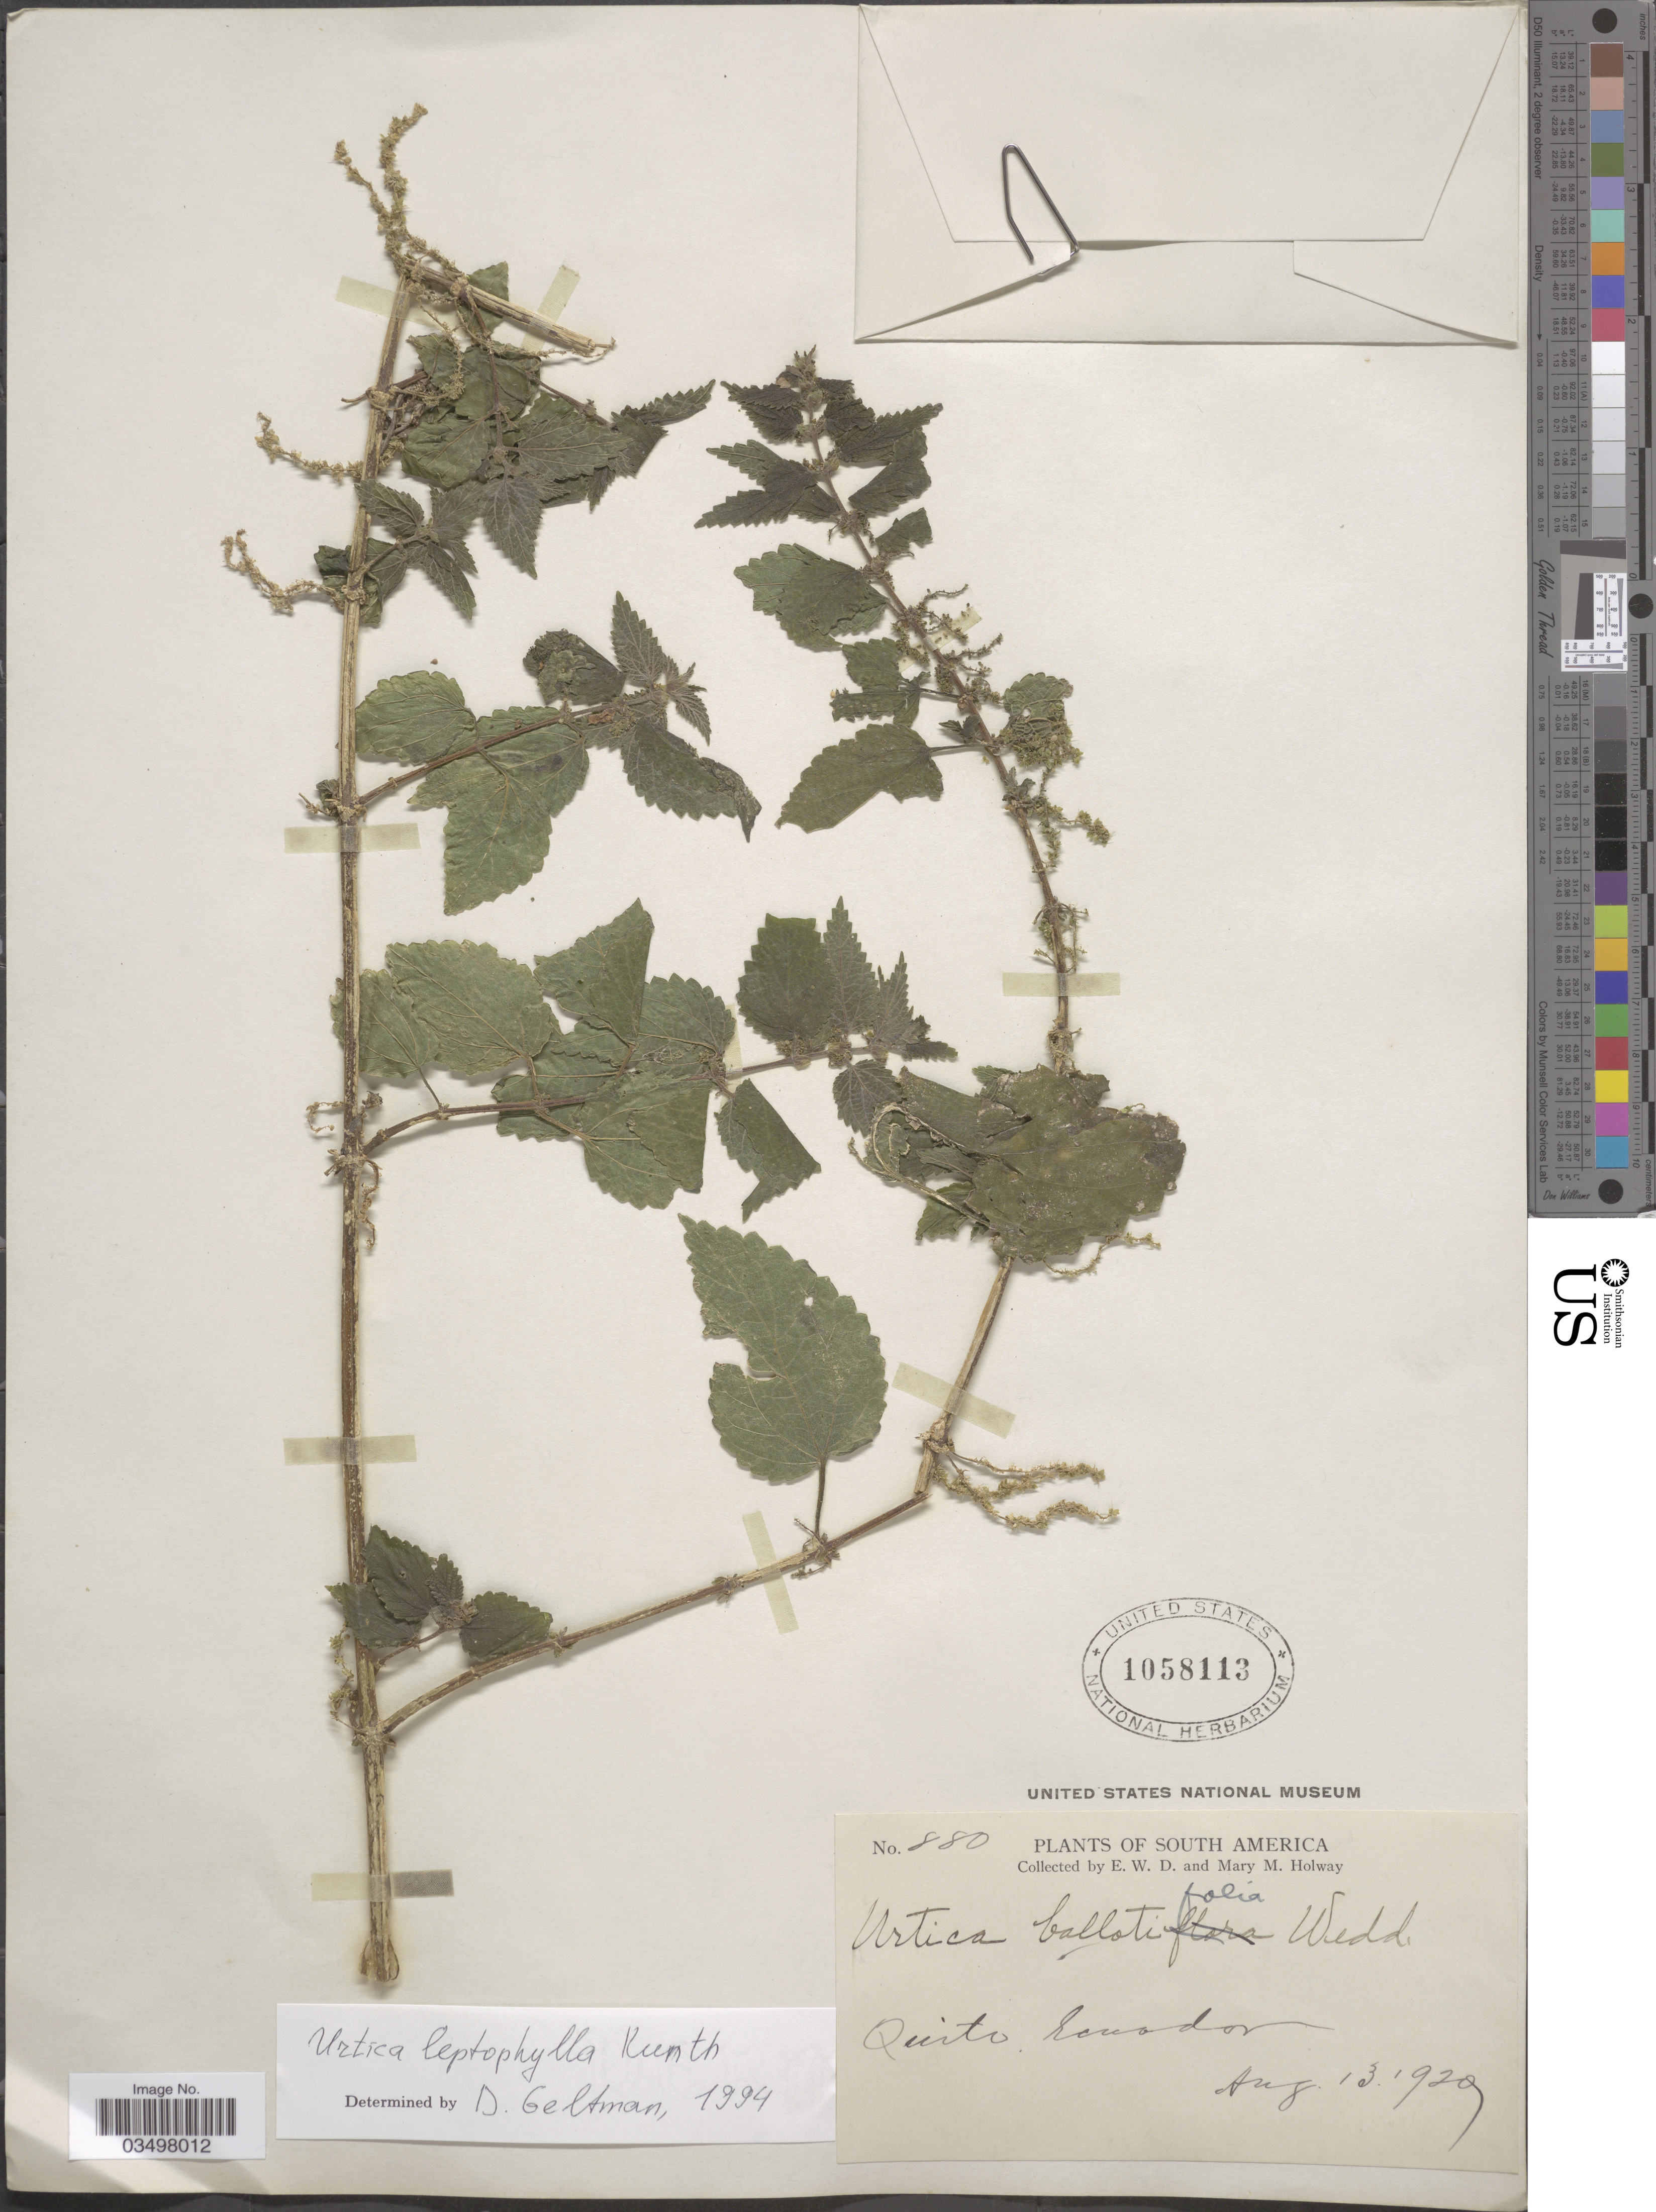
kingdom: Plantae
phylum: Tracheophyta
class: Magnoliopsida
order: Rosales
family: Urticaceae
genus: Urtica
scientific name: Urtica leptophylla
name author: Kunth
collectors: E. W. D. Holway & M. M. Holway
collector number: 880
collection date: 1929-08-13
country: Ecuador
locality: Quito.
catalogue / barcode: US 1058113